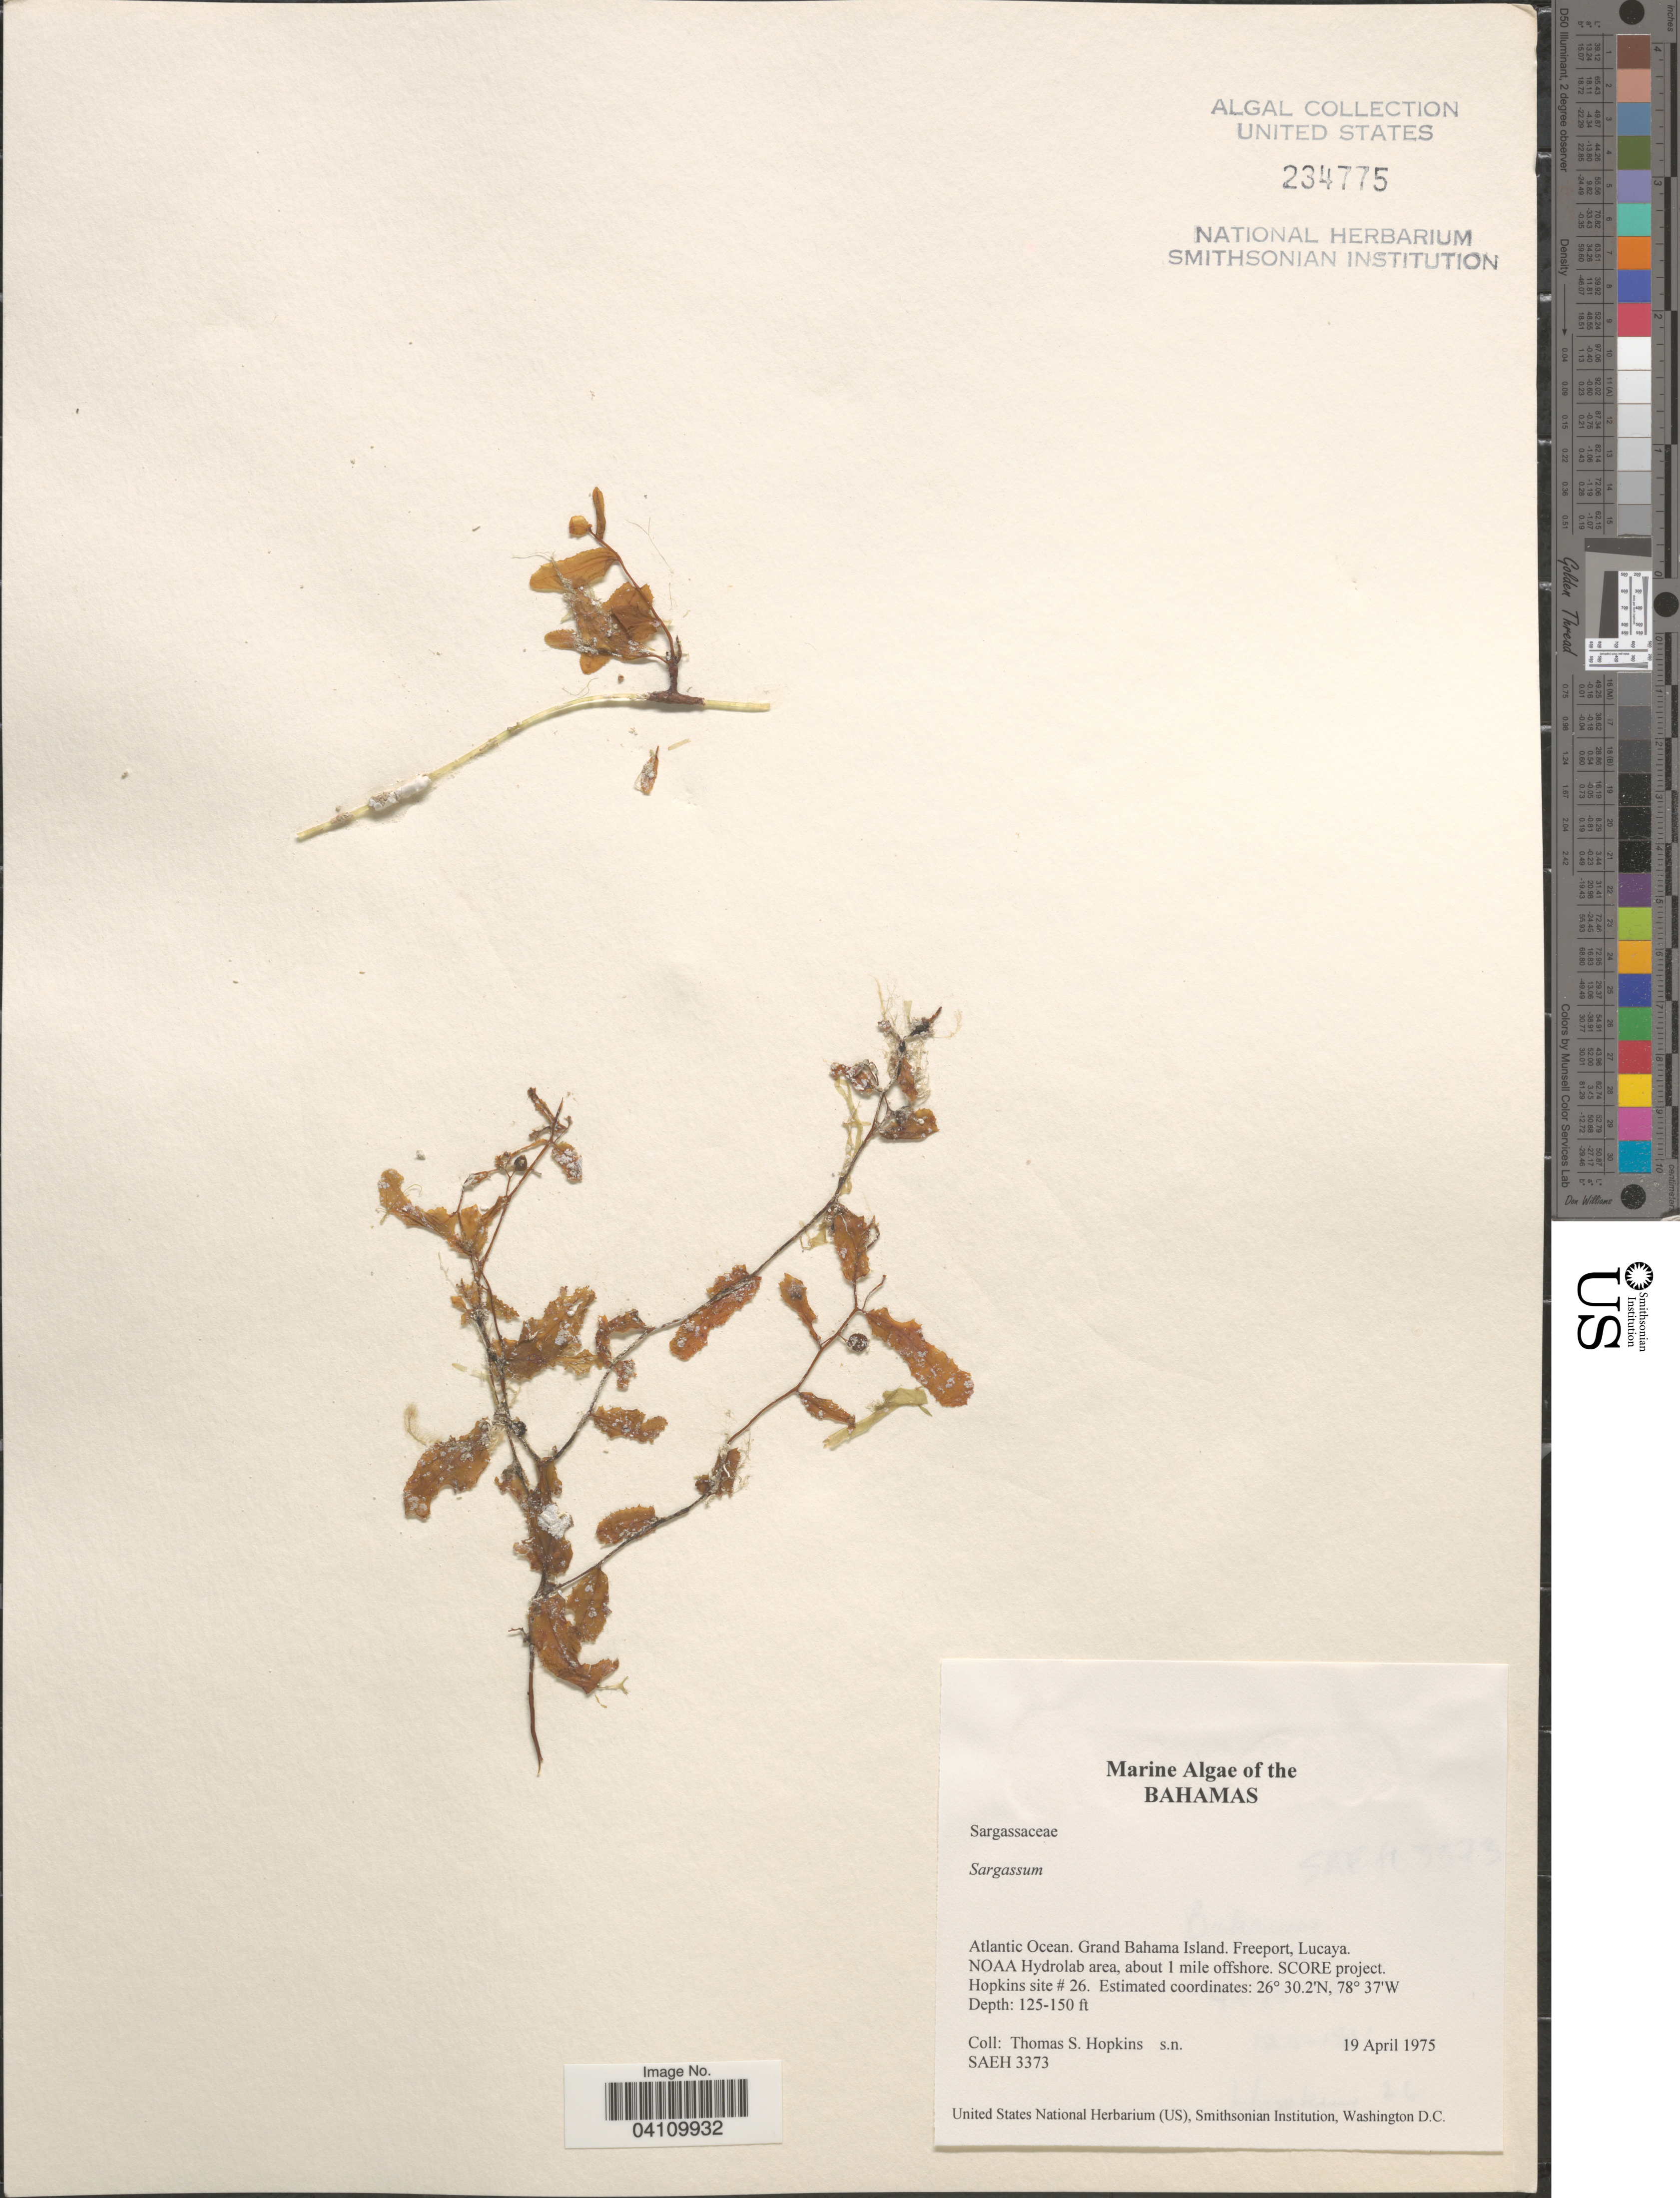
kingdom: Chromista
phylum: Ochrophyta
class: Phaeophyceae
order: Fucales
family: Sargassaceae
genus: Sargassum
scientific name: Sargassum sp.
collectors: T. Hopkins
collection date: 1975-04-19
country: Bahamas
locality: Atlantic Ocean. Grand Bahama Island. Freeport, Lucaya. NOAA Hydrolab area, about 1 mile offshore. SCORE project. Hopkins site #26.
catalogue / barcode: US 234775